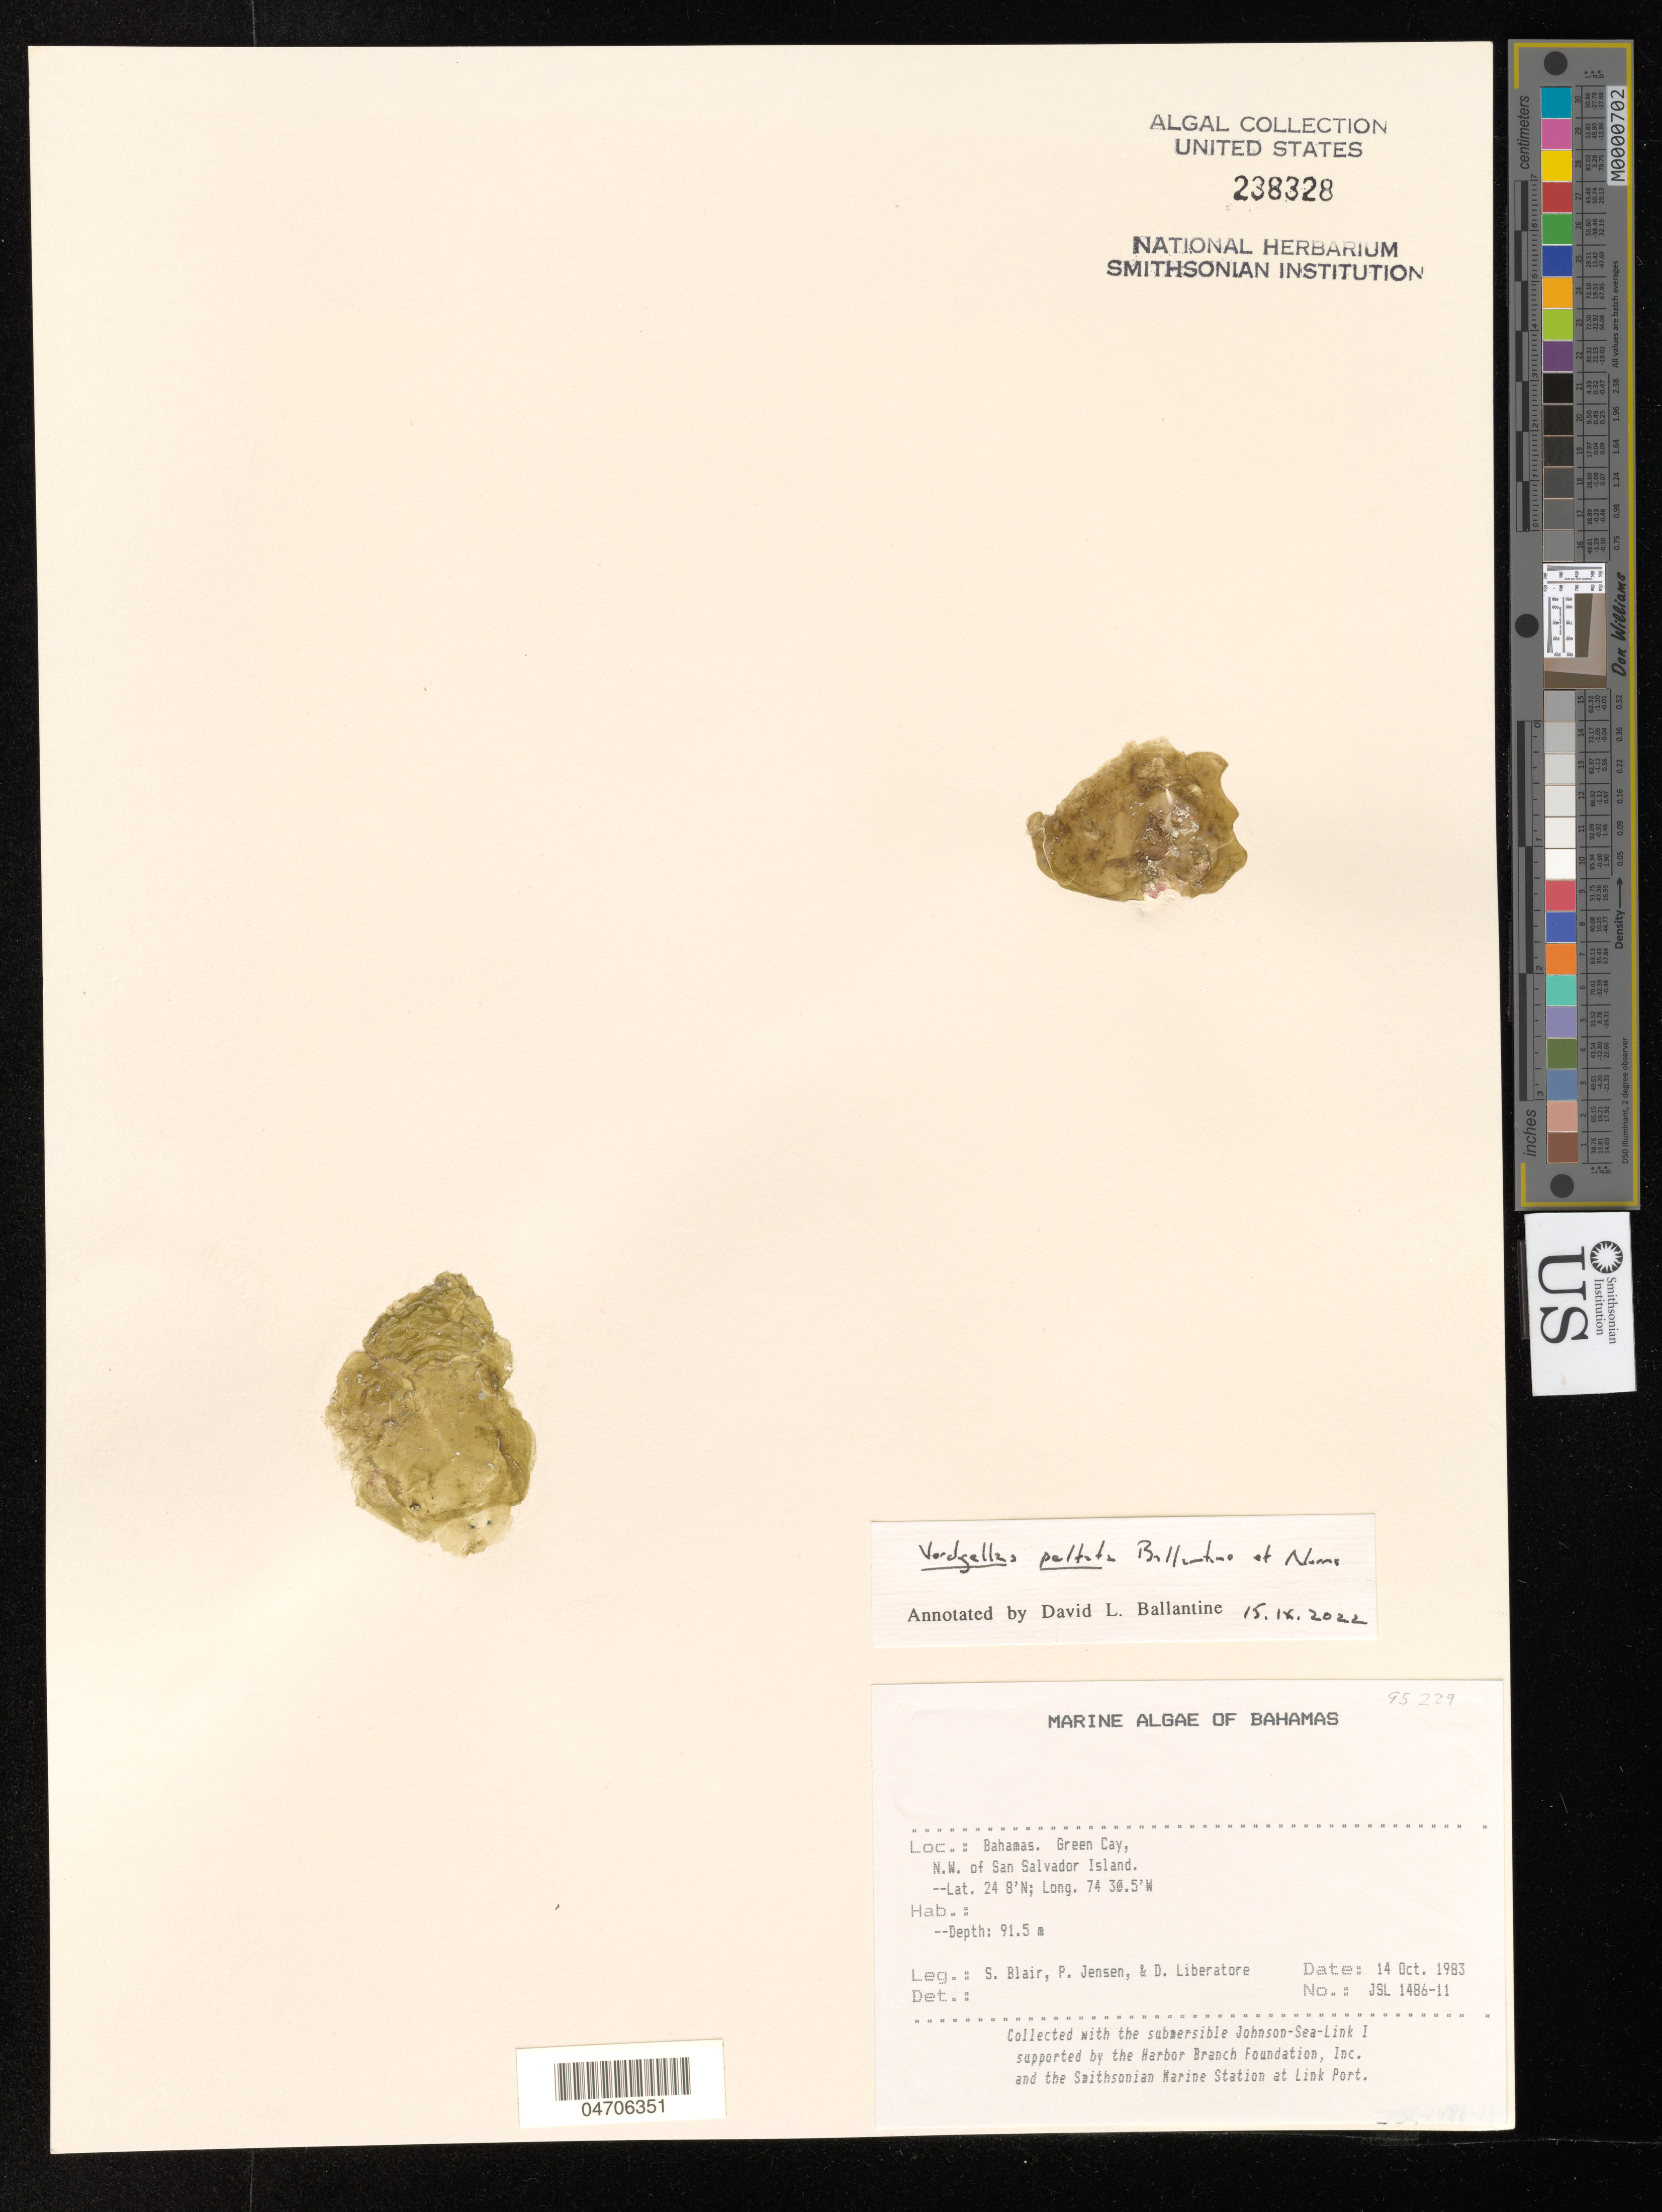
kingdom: Plantae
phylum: Chlorophyta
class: Prasinophyceae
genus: Verdigellas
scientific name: Verdigellas peltata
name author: D.L. Ballant. & J.N. Norris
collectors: S. M. Blair, P. Jensen & D. Liberatore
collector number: JSL1486-11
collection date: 1983-10-14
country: Bahamas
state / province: San Salvador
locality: Green Cay, N. W. of San Salvador Island.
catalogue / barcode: US 238328